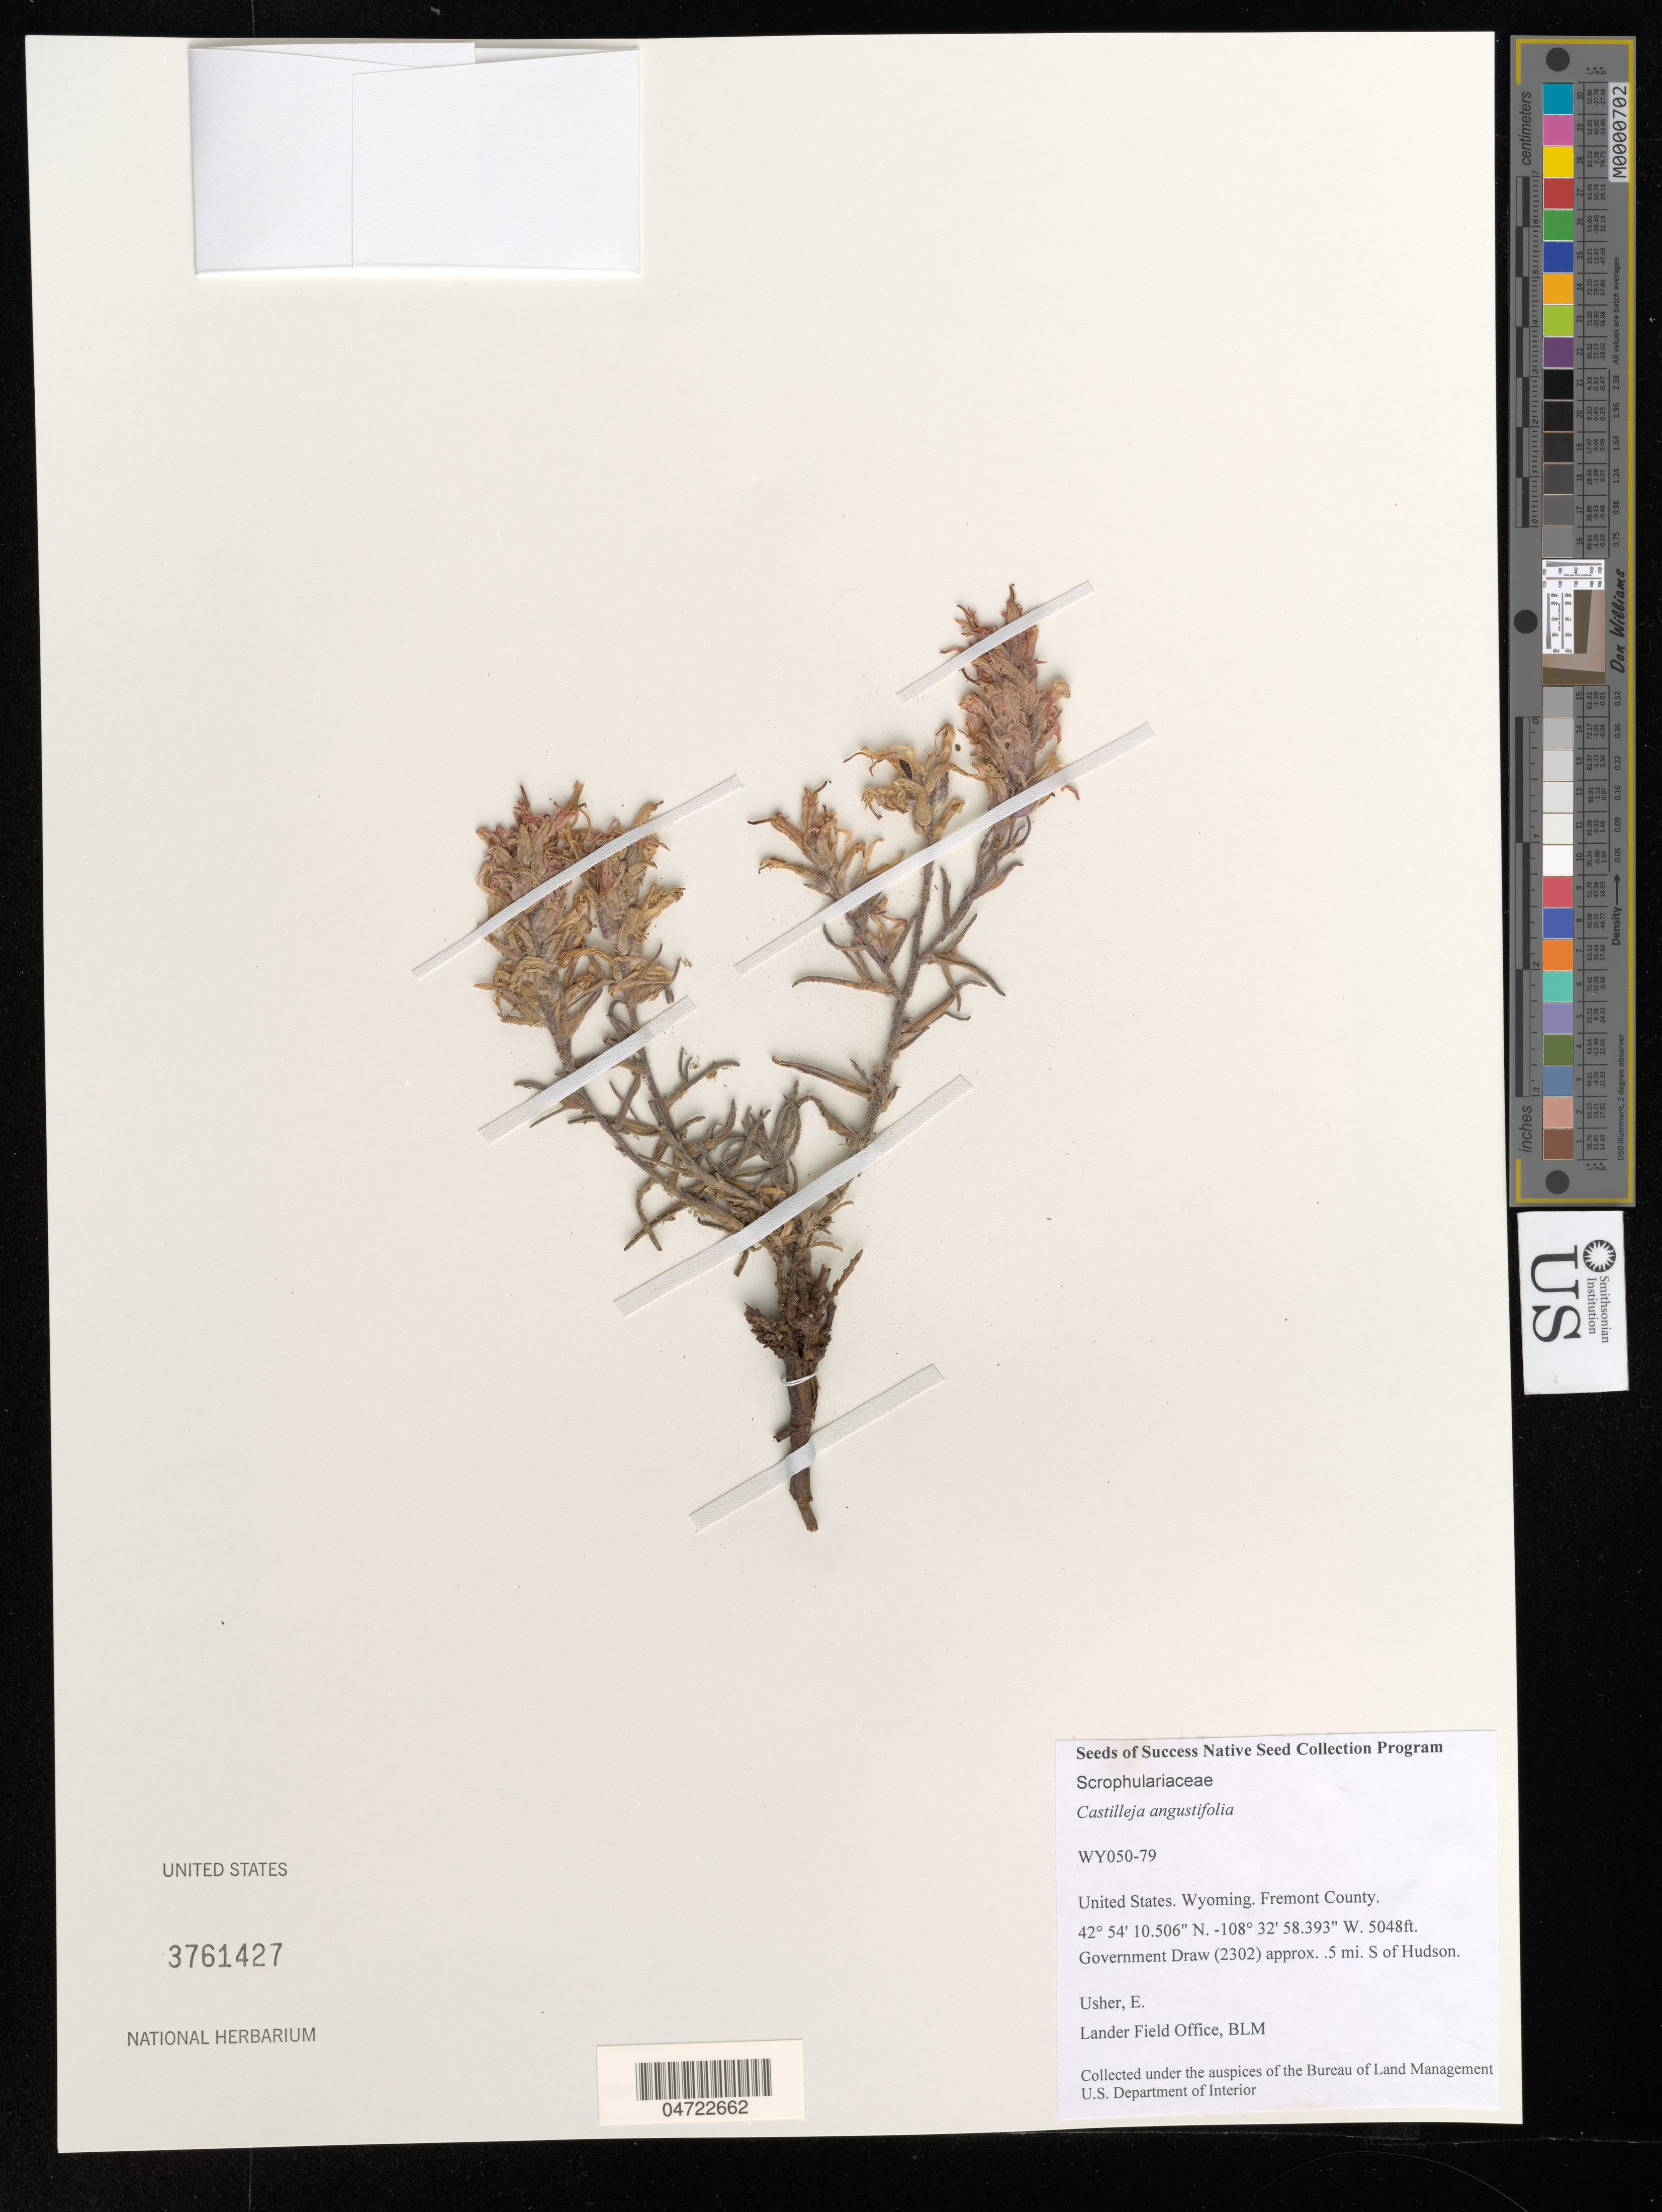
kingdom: Plantae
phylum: Tracheophyta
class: Magnoliopsida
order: Lamiales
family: Orobanchaceae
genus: Castilleja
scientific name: Castilleja angustifolia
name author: (Nutt.) G. Don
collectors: E. Usher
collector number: WY050-79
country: United States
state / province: Wyoming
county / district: Fremont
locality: Fremont County. Government Draw (2302) approx. .5 mi. S of Hudson.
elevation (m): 1539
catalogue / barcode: US 3761427